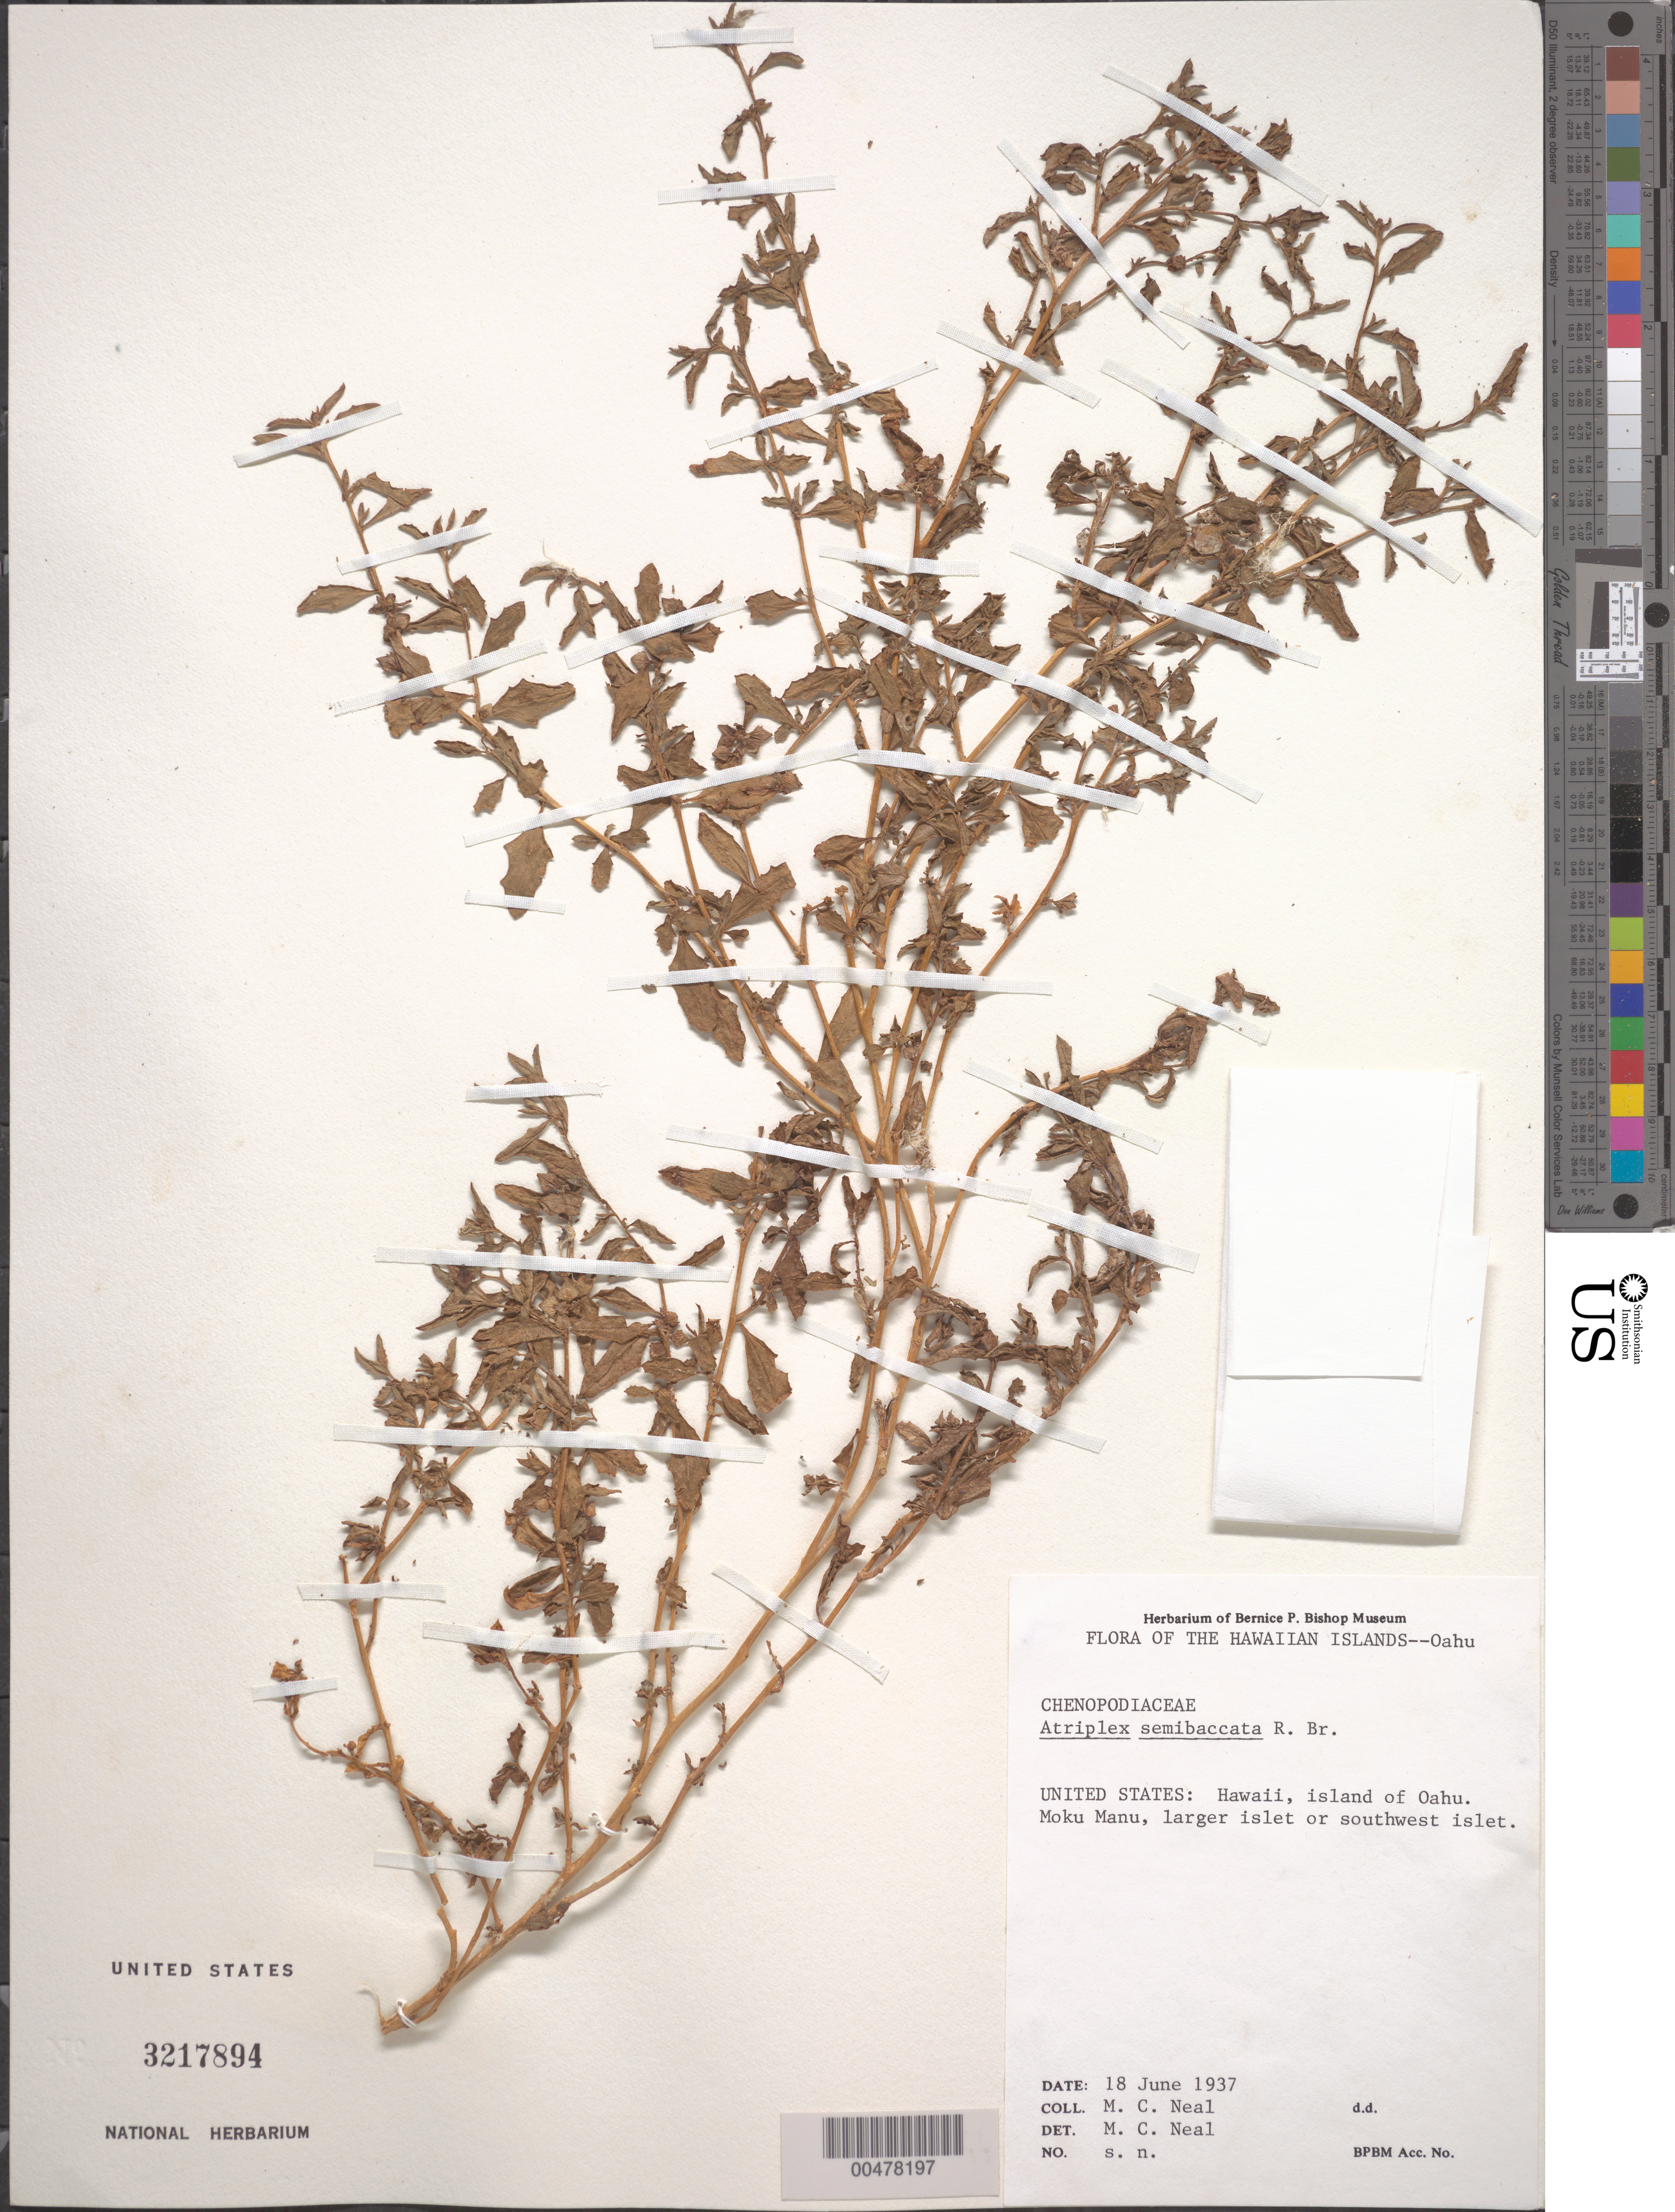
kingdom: Plantae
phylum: Tracheophyta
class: Magnoliopsida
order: Caryophyllales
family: Amaranthaceae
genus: Atriplex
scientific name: Atriplex semibaccata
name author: R. Br.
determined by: Ning, W. S.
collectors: W. Ning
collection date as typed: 18 Jun 1937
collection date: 1937-06-18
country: United States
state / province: Hawaii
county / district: Honolulu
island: Moku Manu Islet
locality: Larger islet or SW islet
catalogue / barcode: US 3217894